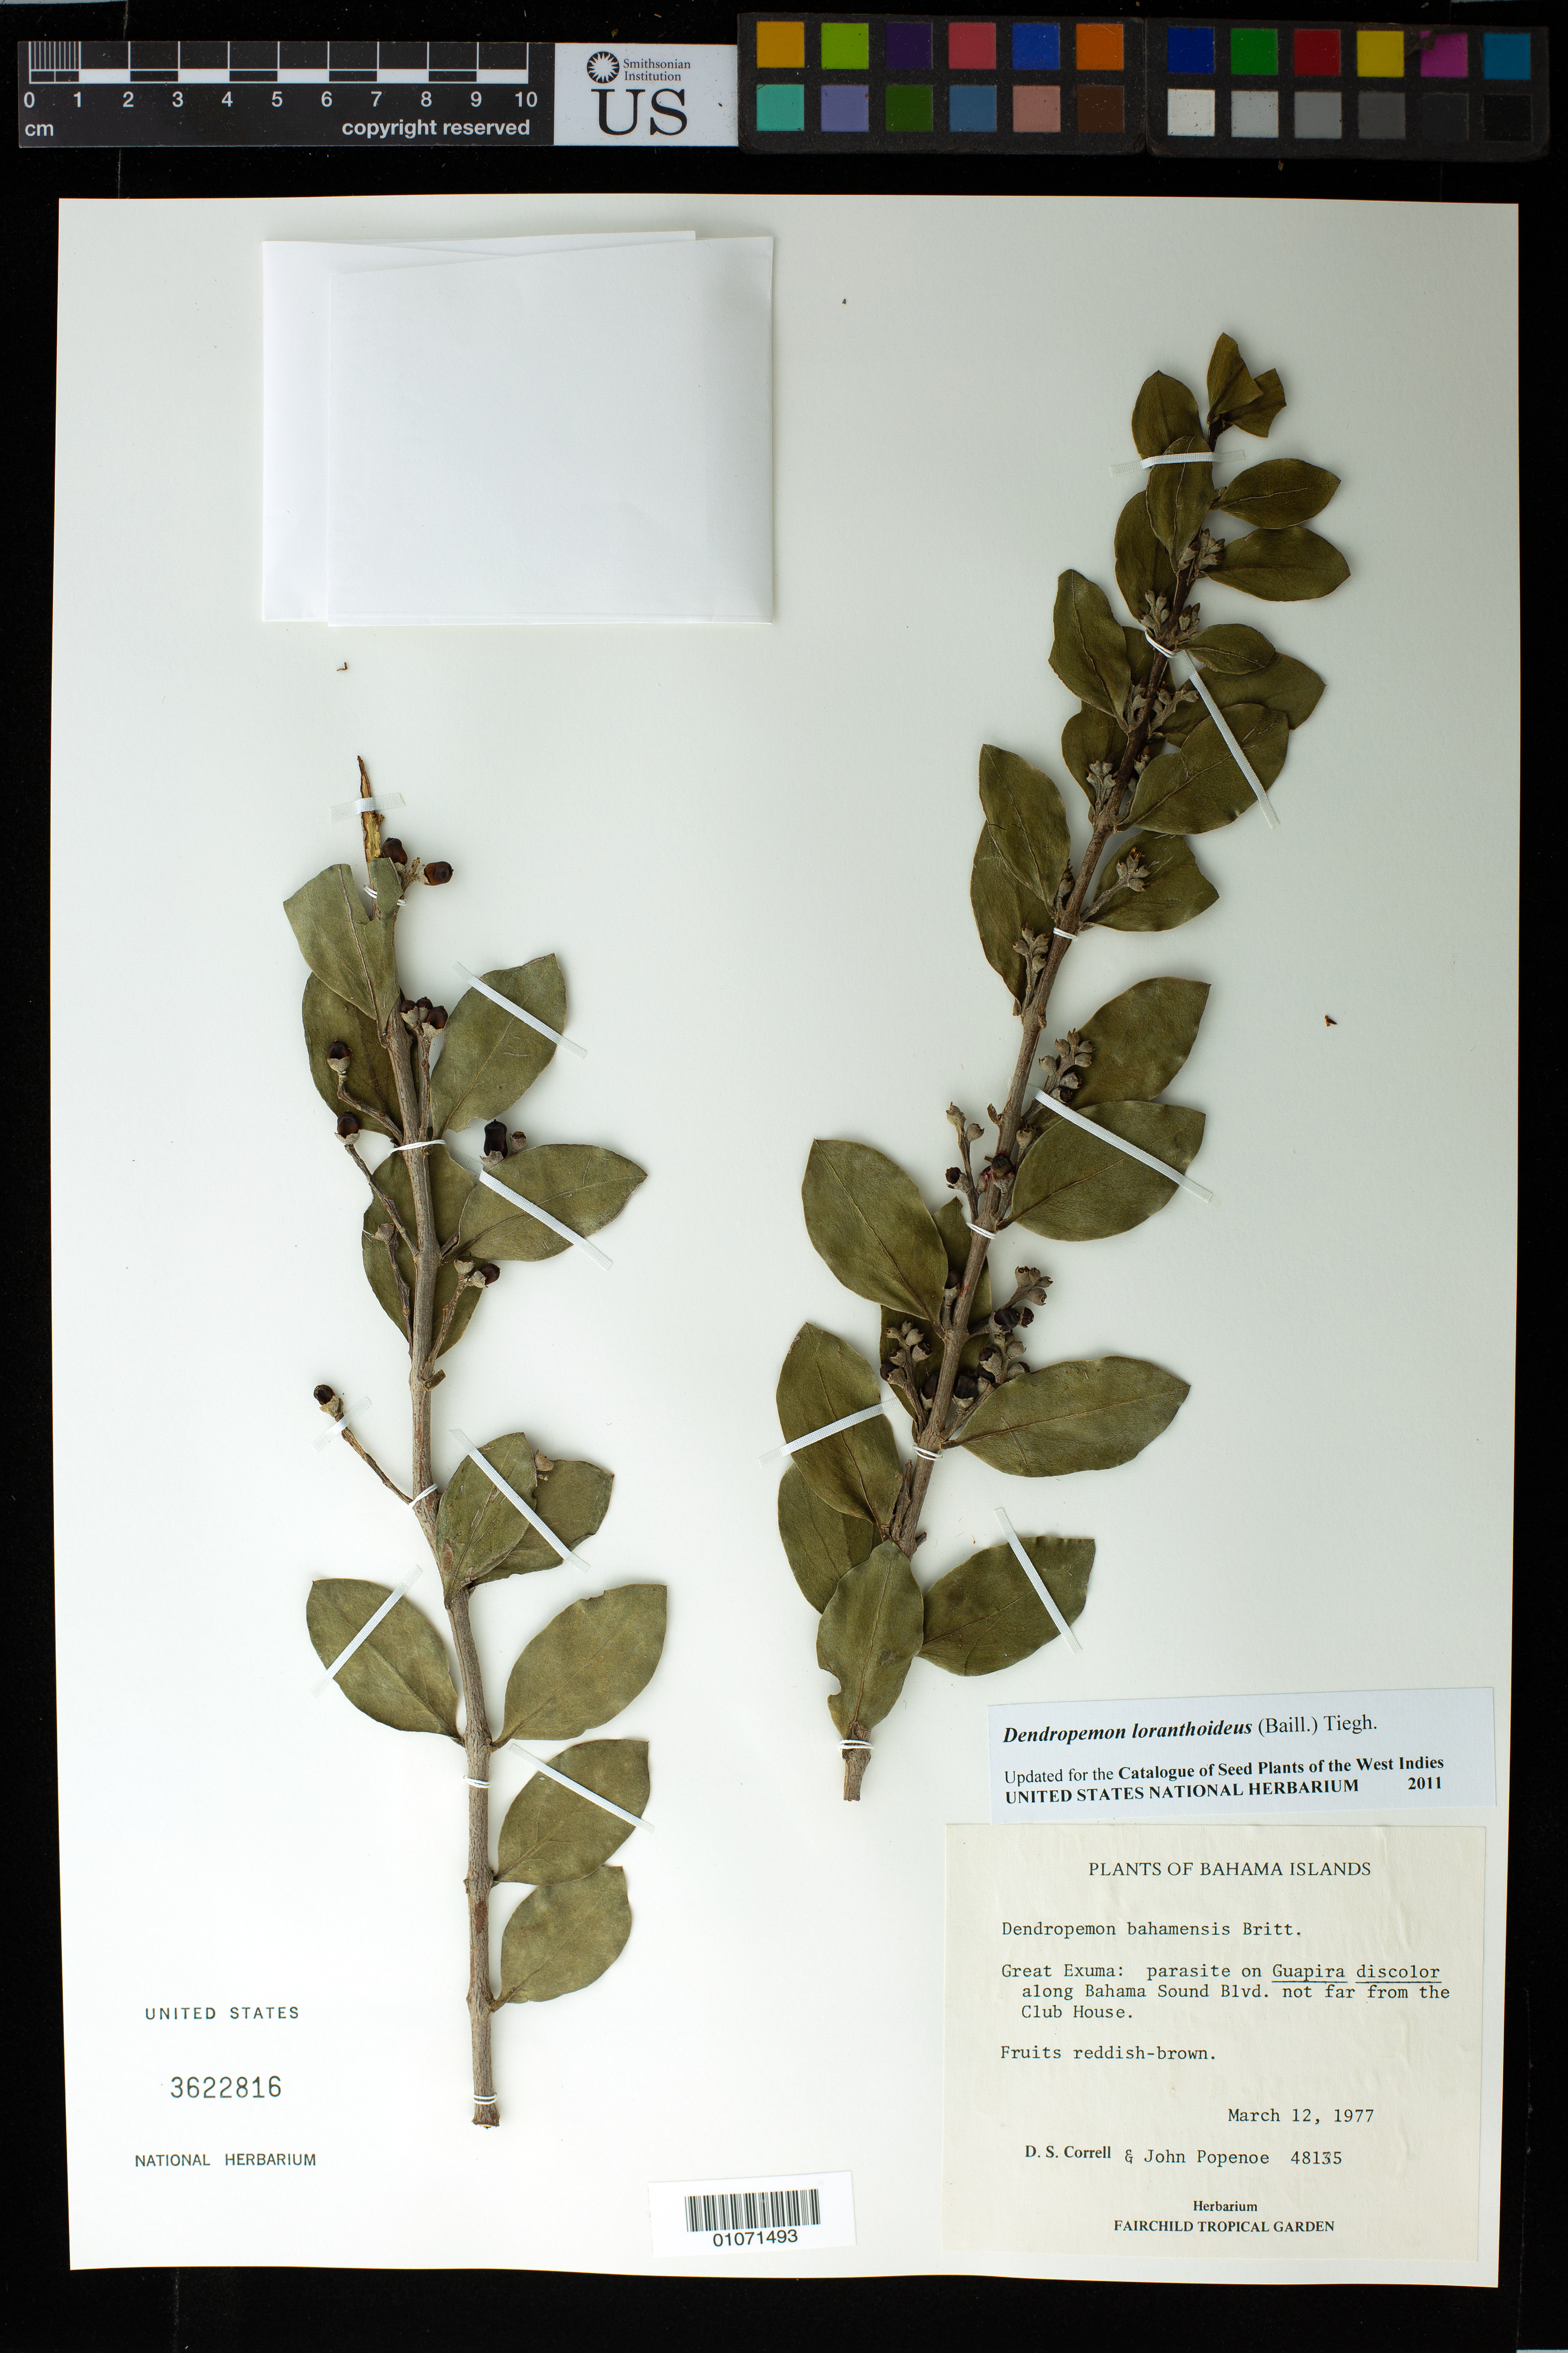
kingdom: Plantae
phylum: Tracheophyta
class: Magnoliopsida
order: Santalales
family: Loranthaceae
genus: Dendropemon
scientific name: Dendropemon loranthoideus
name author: (Baill.) Tiegh.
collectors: D. S. Correll & J. Popenoe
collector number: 48135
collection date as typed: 12 Mar 1977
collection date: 1977-03-12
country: Bahamas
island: Great Exuma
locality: Bahama Sound Blvd., not far from the Club House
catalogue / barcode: US 3622816